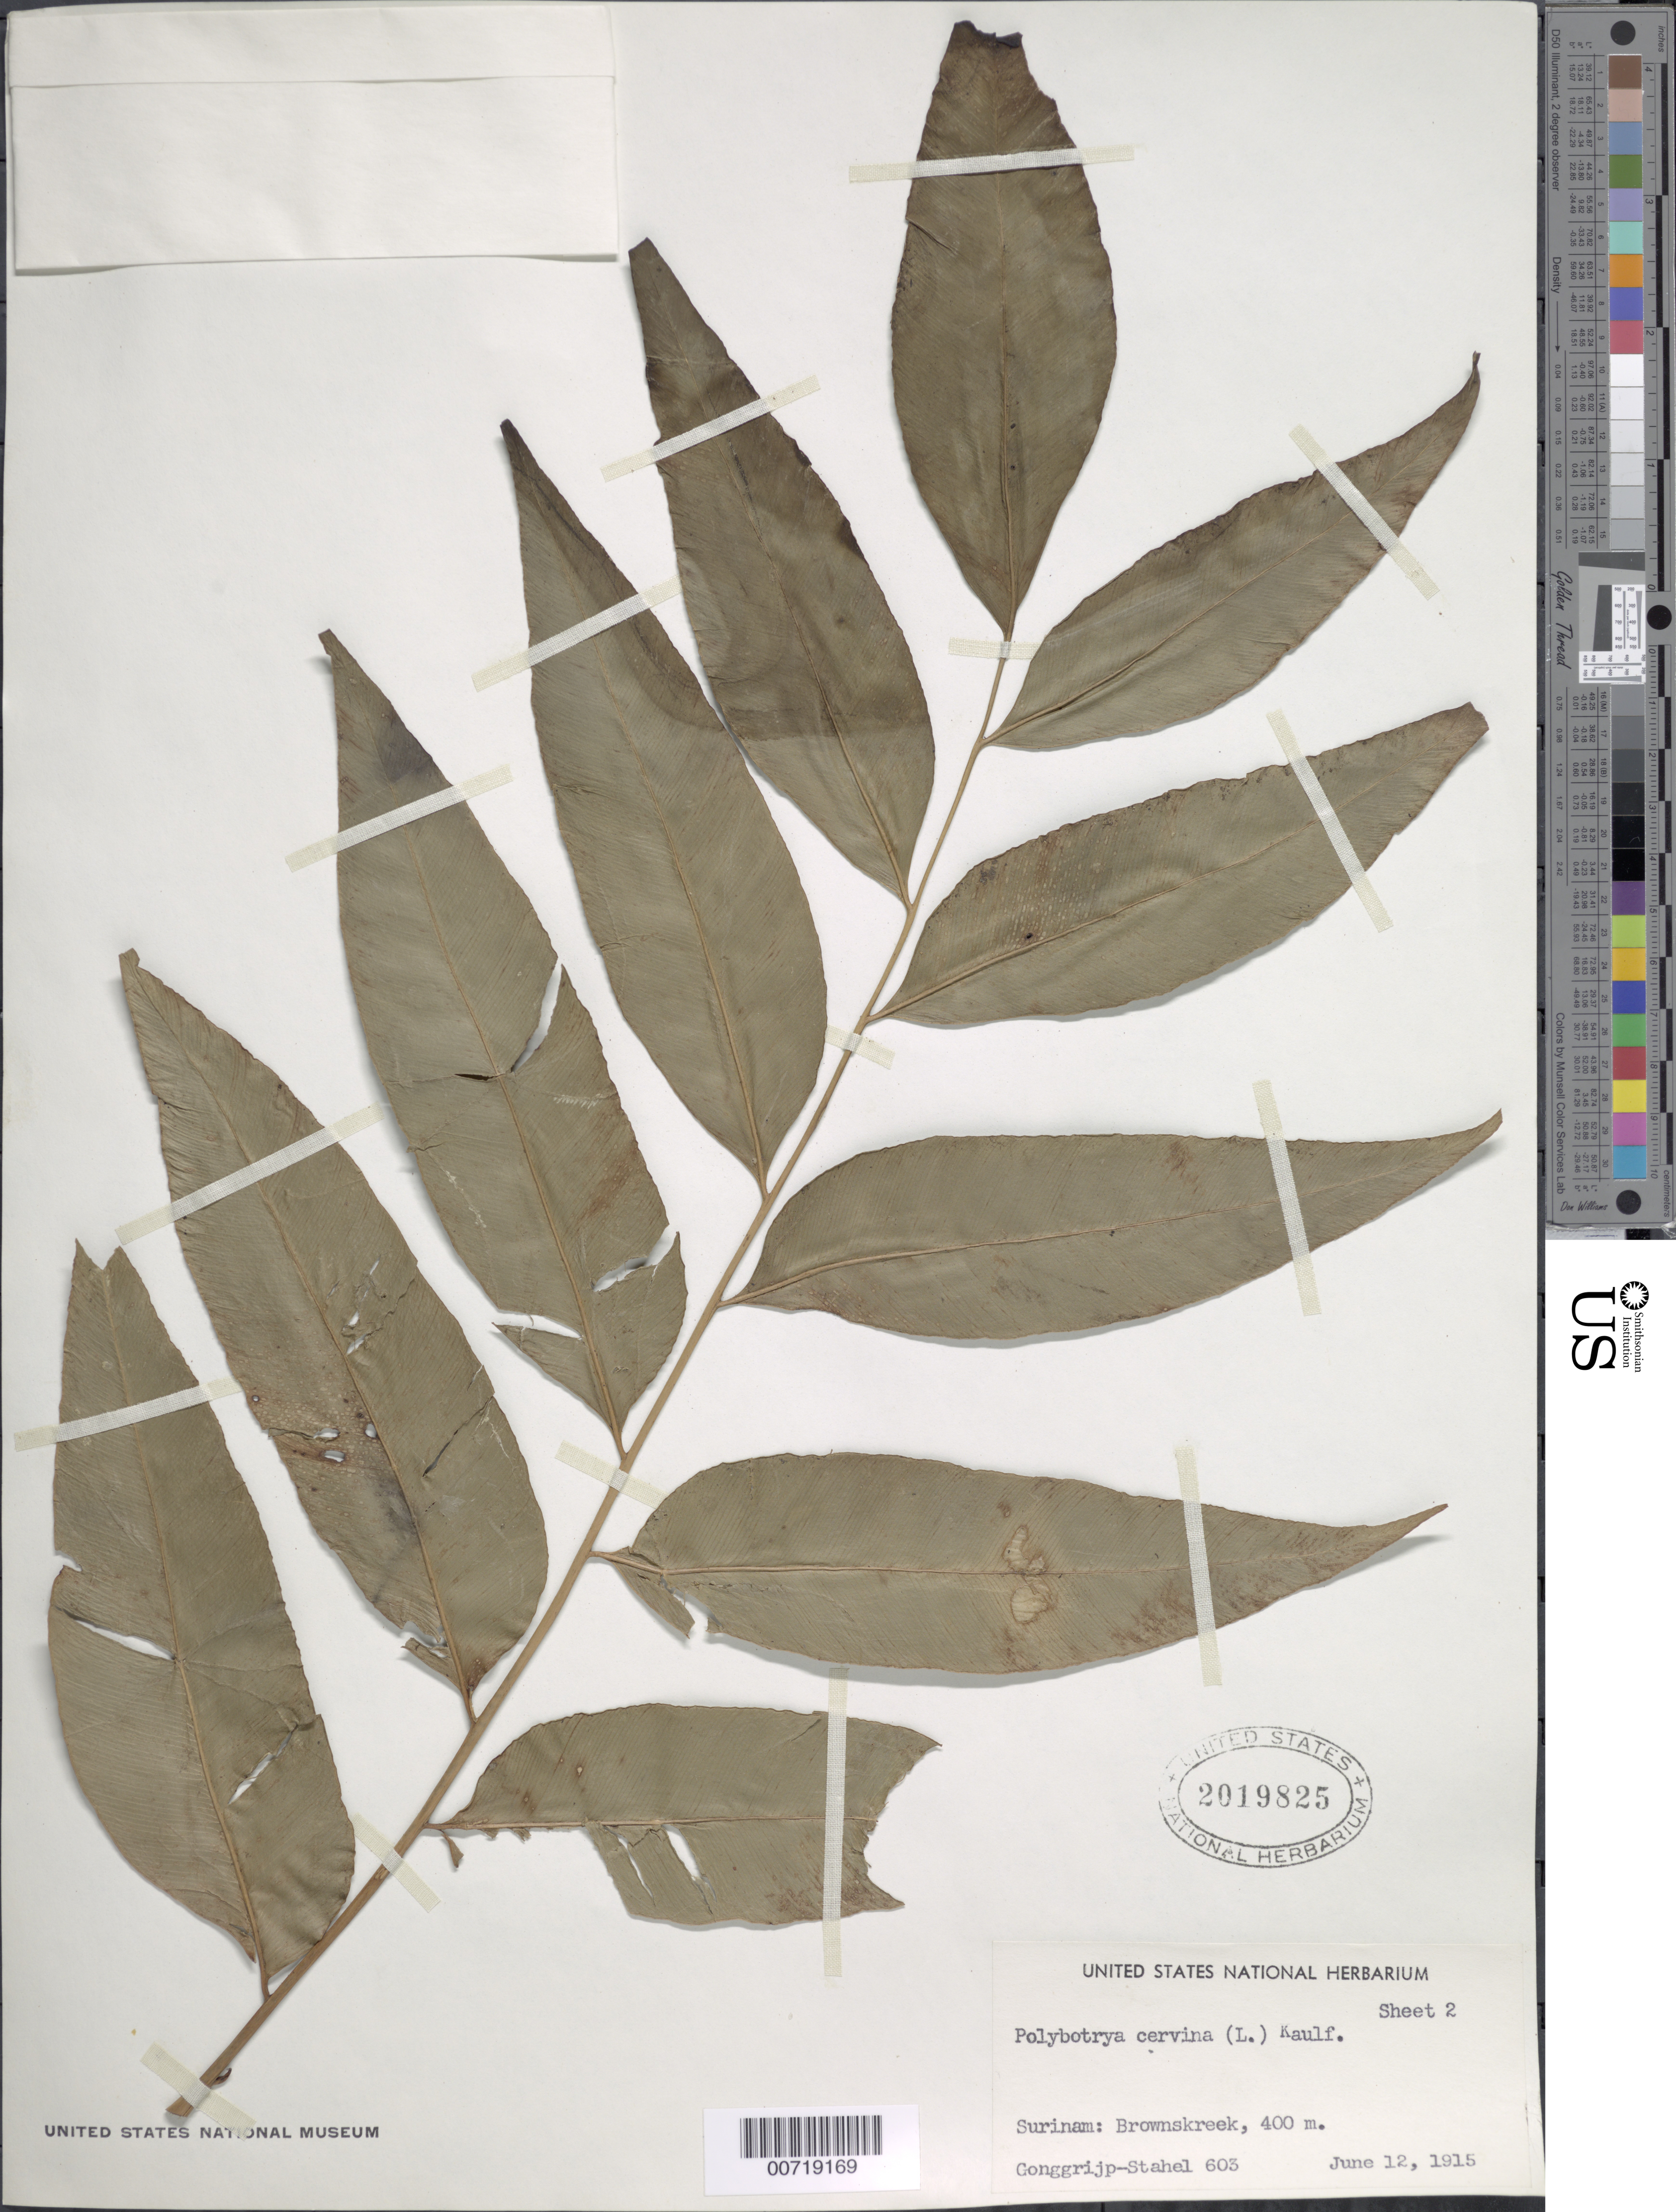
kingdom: Plantae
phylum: Tracheophyta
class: Polypodiopsida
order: Polypodiales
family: Dryopteridaceae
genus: Olfersia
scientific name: Olfersia cervina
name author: (L.) Kunze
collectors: -. Gonggrijp & -. Stahel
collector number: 603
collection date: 1915-06-12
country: Suriname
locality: Brownskreek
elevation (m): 400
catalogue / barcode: US 2019825